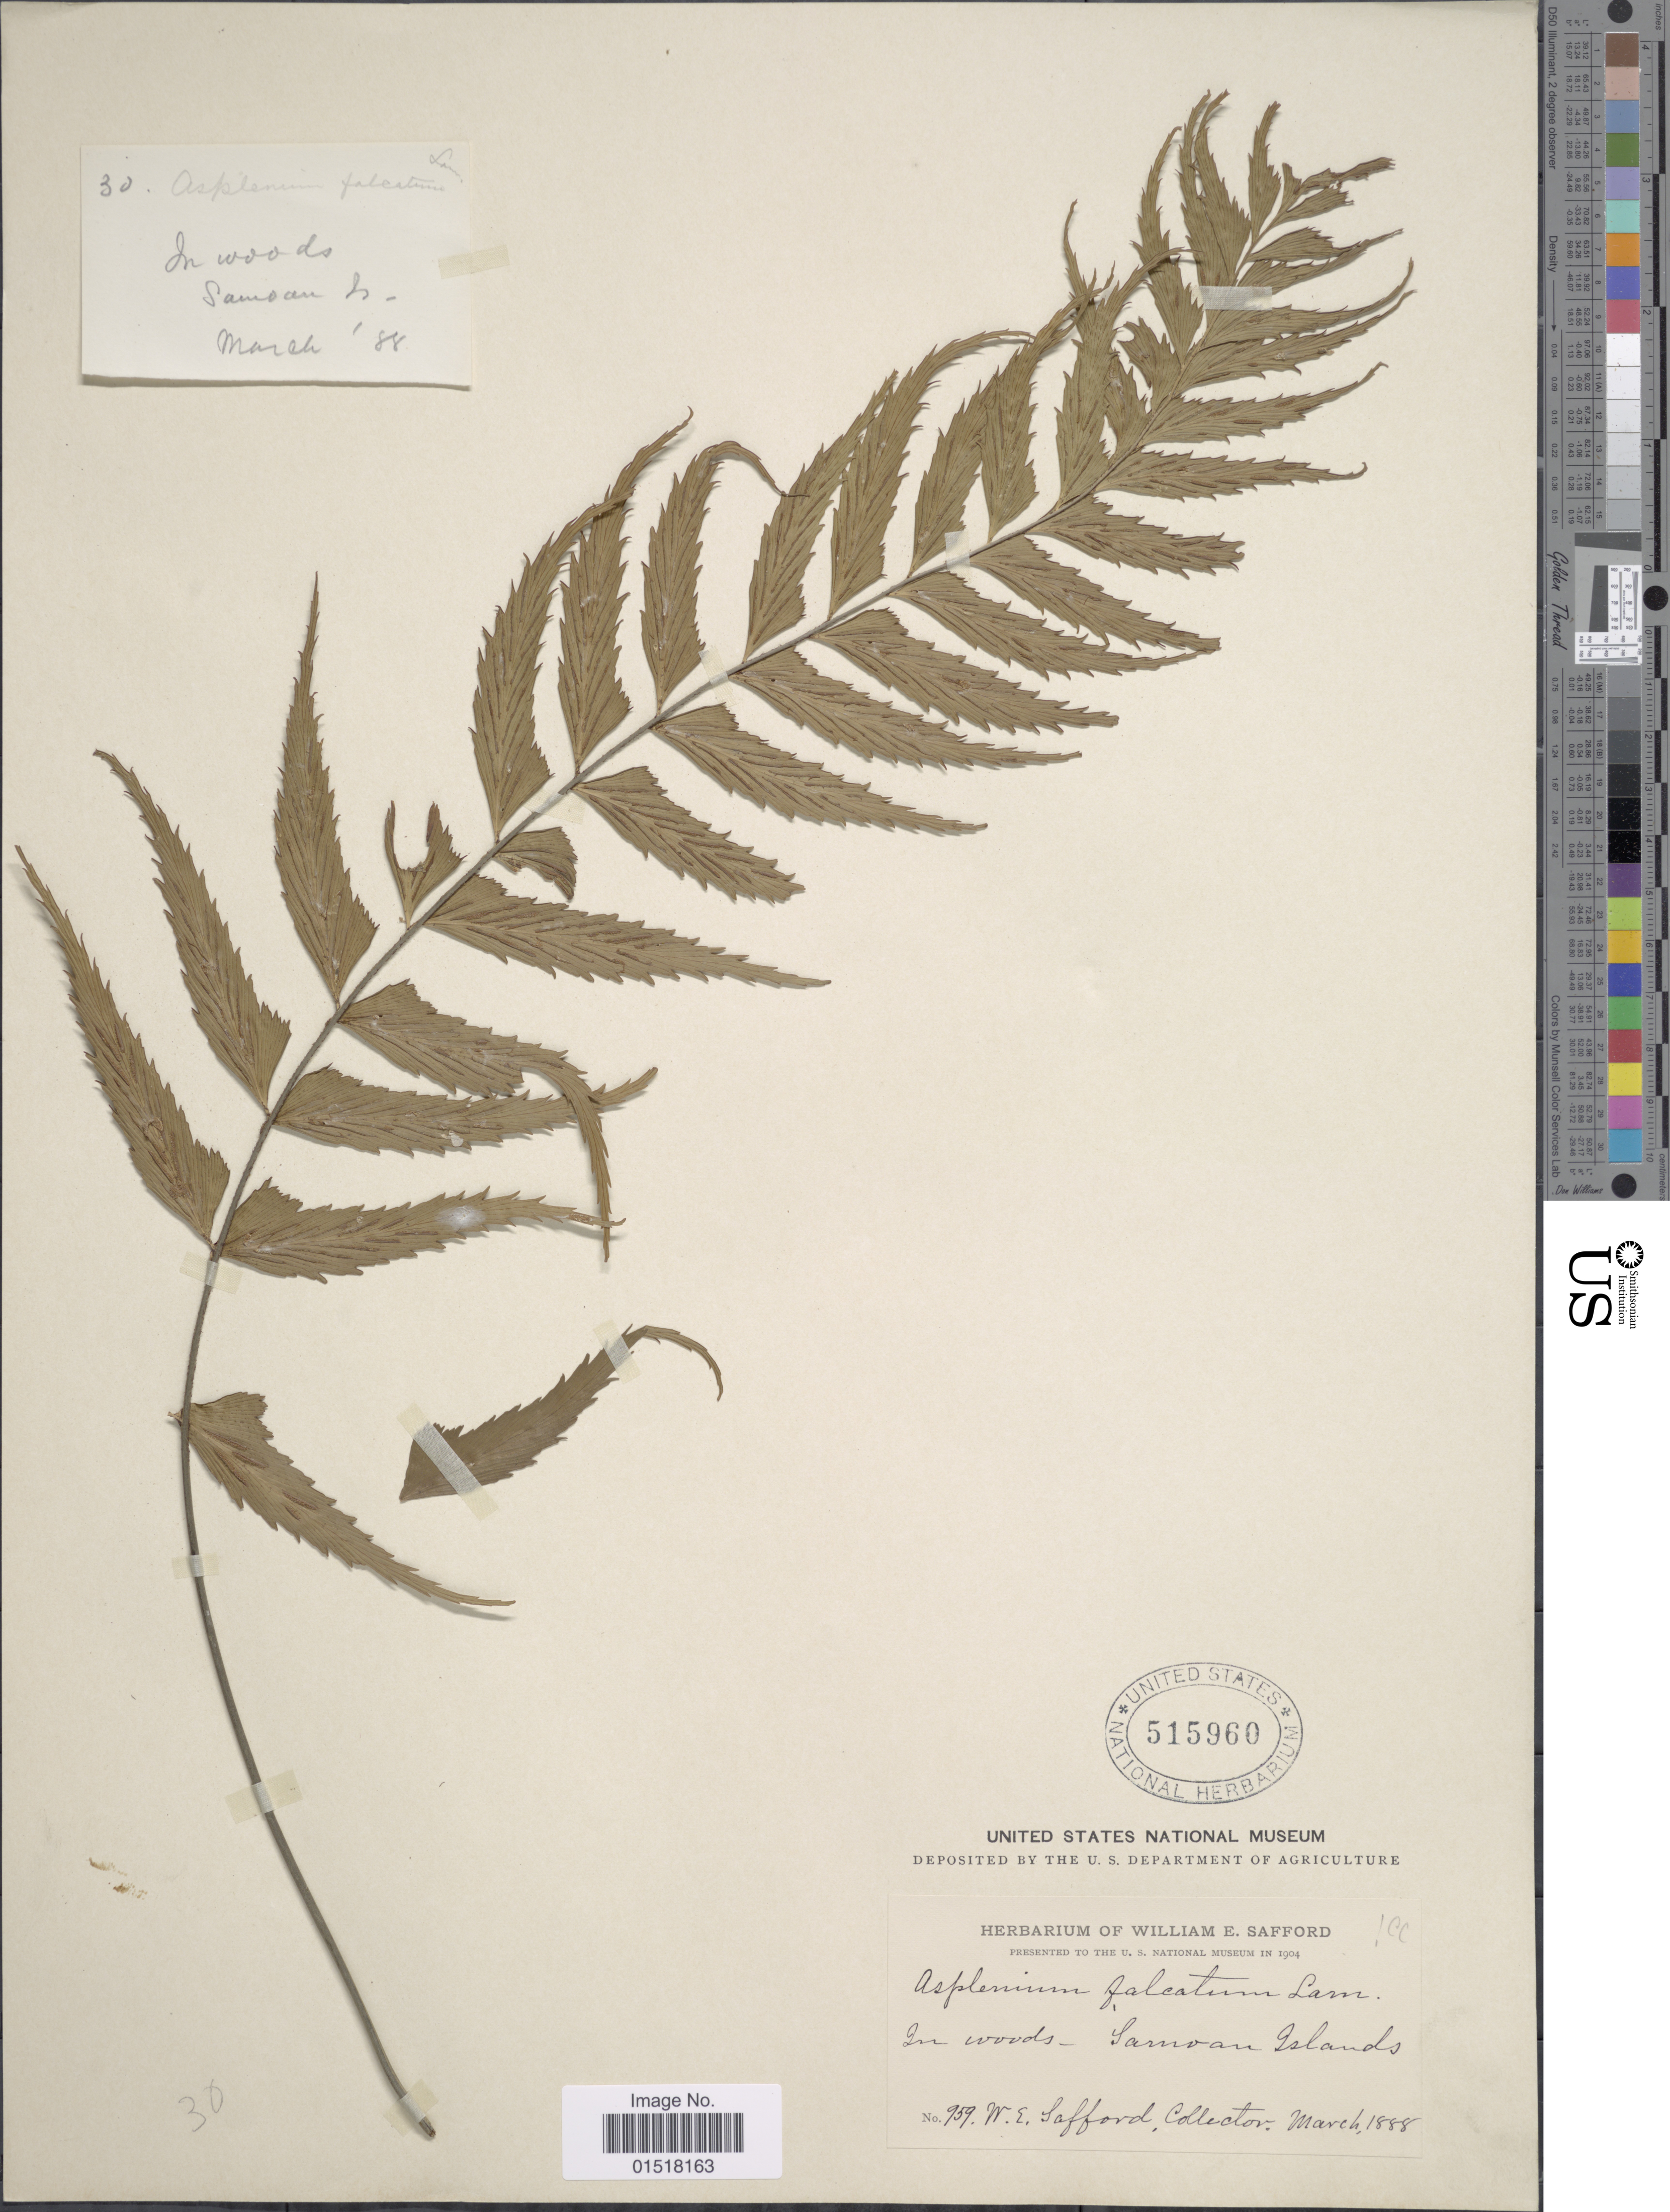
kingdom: Plantae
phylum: Tracheophyta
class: Polypodiopsida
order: Polypodiales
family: Aspleniaceae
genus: Asplenium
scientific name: Asplenium polyodon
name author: G. Forst.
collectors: W. E. Safford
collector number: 959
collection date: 1888-03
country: Samoa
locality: In woods - Samoan Islands.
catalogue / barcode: US 515960